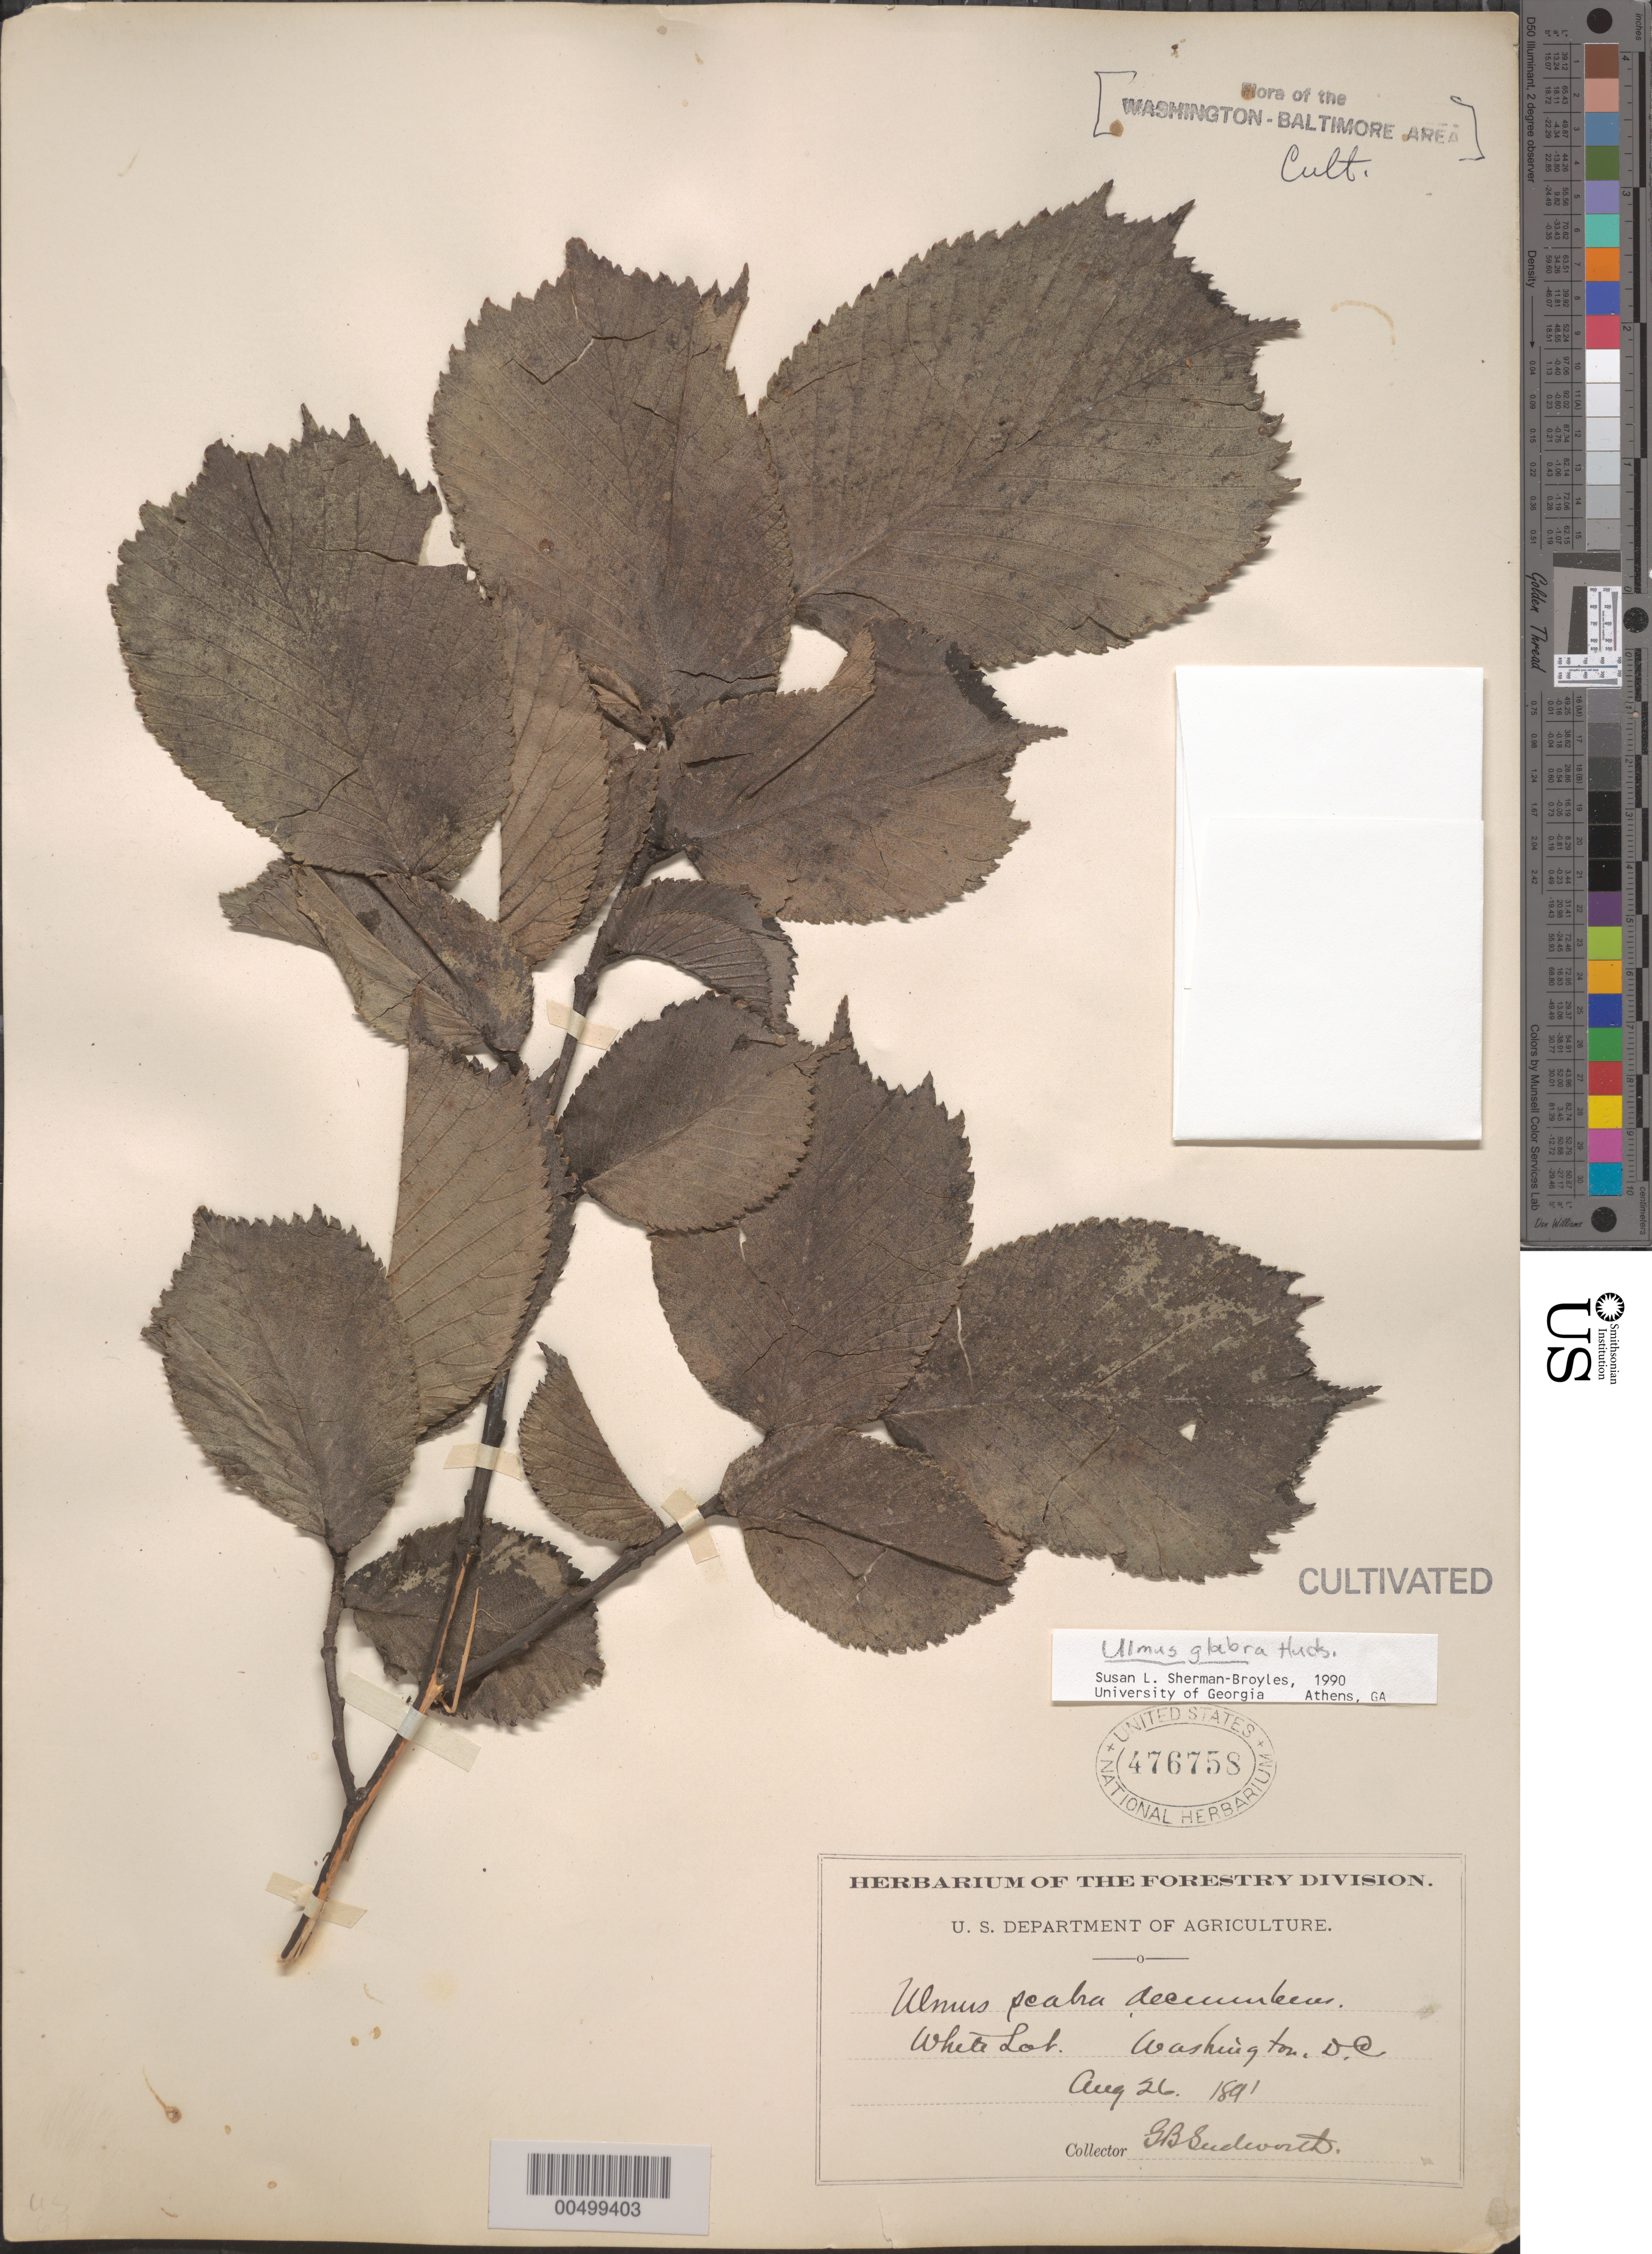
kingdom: Plantae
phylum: Tracheophyta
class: Magnoliopsida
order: Rosales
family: Ulmaceae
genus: Ulmus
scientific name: Ulmus glabra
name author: Huds.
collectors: G. B. Sudworth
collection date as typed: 26 Aug 1891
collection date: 1891-08-26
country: United States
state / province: District of Columbia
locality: White Lot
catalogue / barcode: US 476758